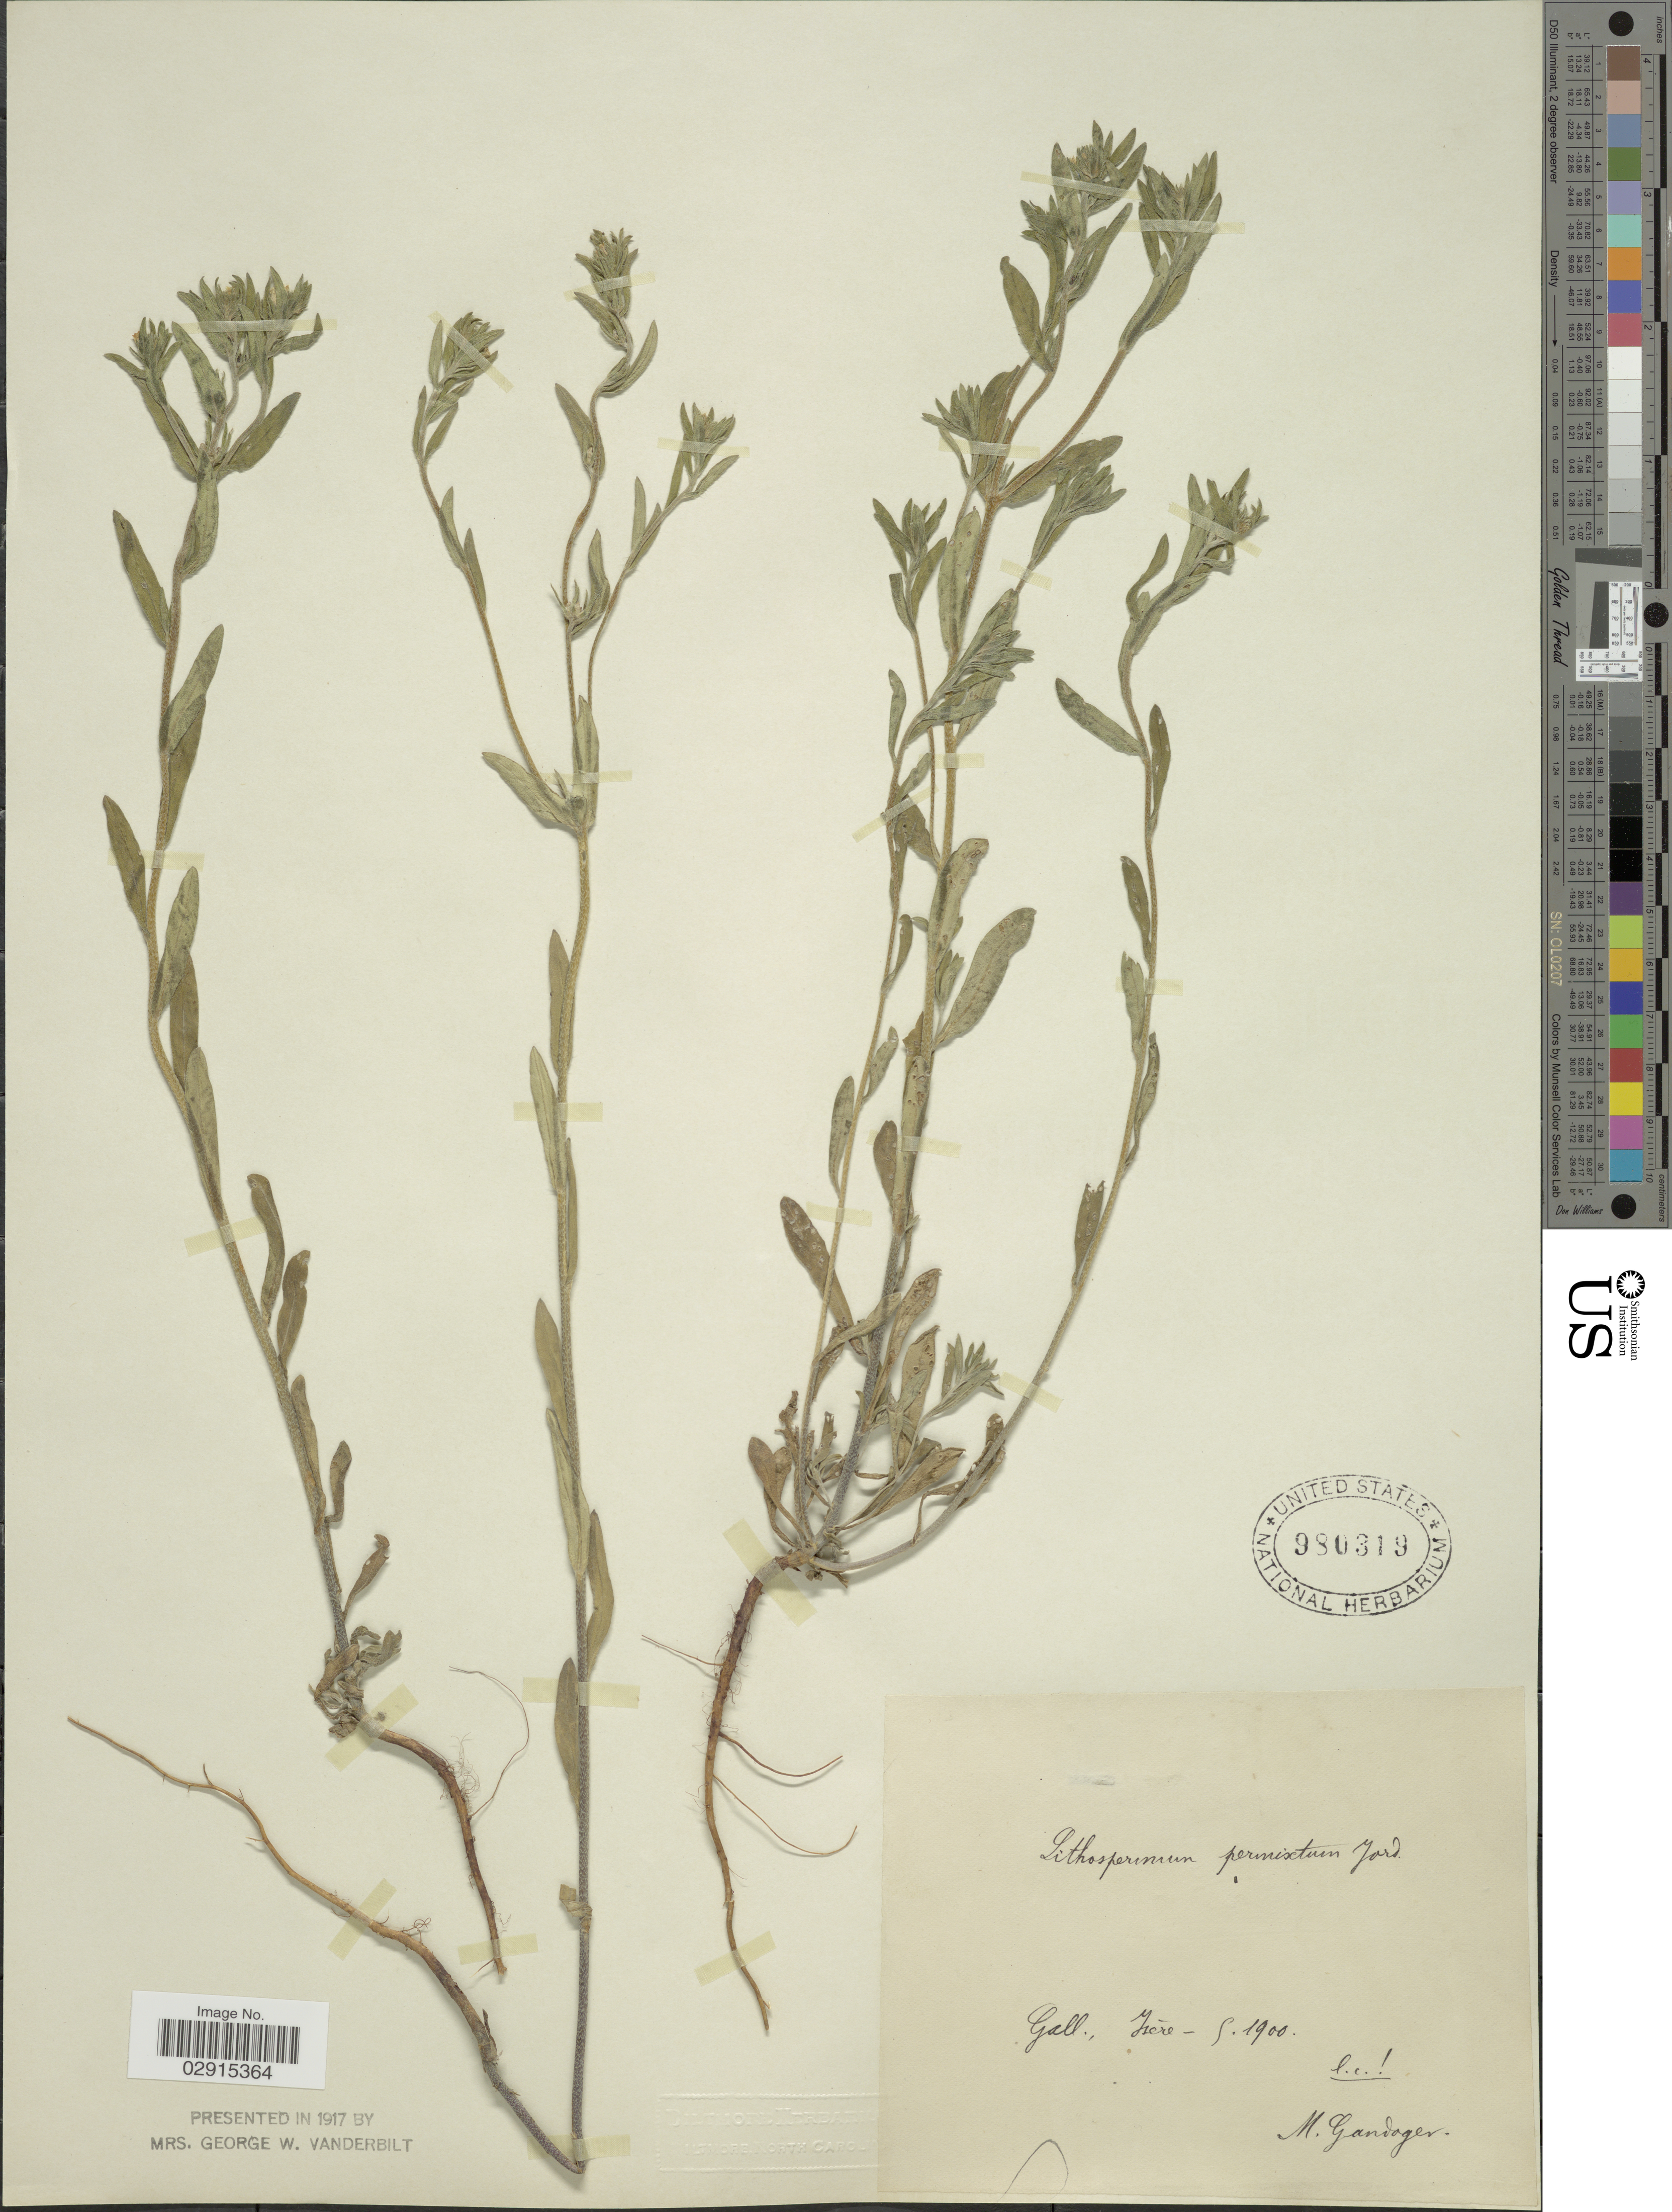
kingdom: Plantae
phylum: Tracheophyta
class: Magnoliopsida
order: Boraginales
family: Boraginaceae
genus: Lithospermum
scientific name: Lithospermum permixtum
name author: Jord.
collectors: M. Gandoger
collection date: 1900-05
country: France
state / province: Auvergne-Rhône-Alpes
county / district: Isère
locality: Gall., Isere.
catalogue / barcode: US 980319